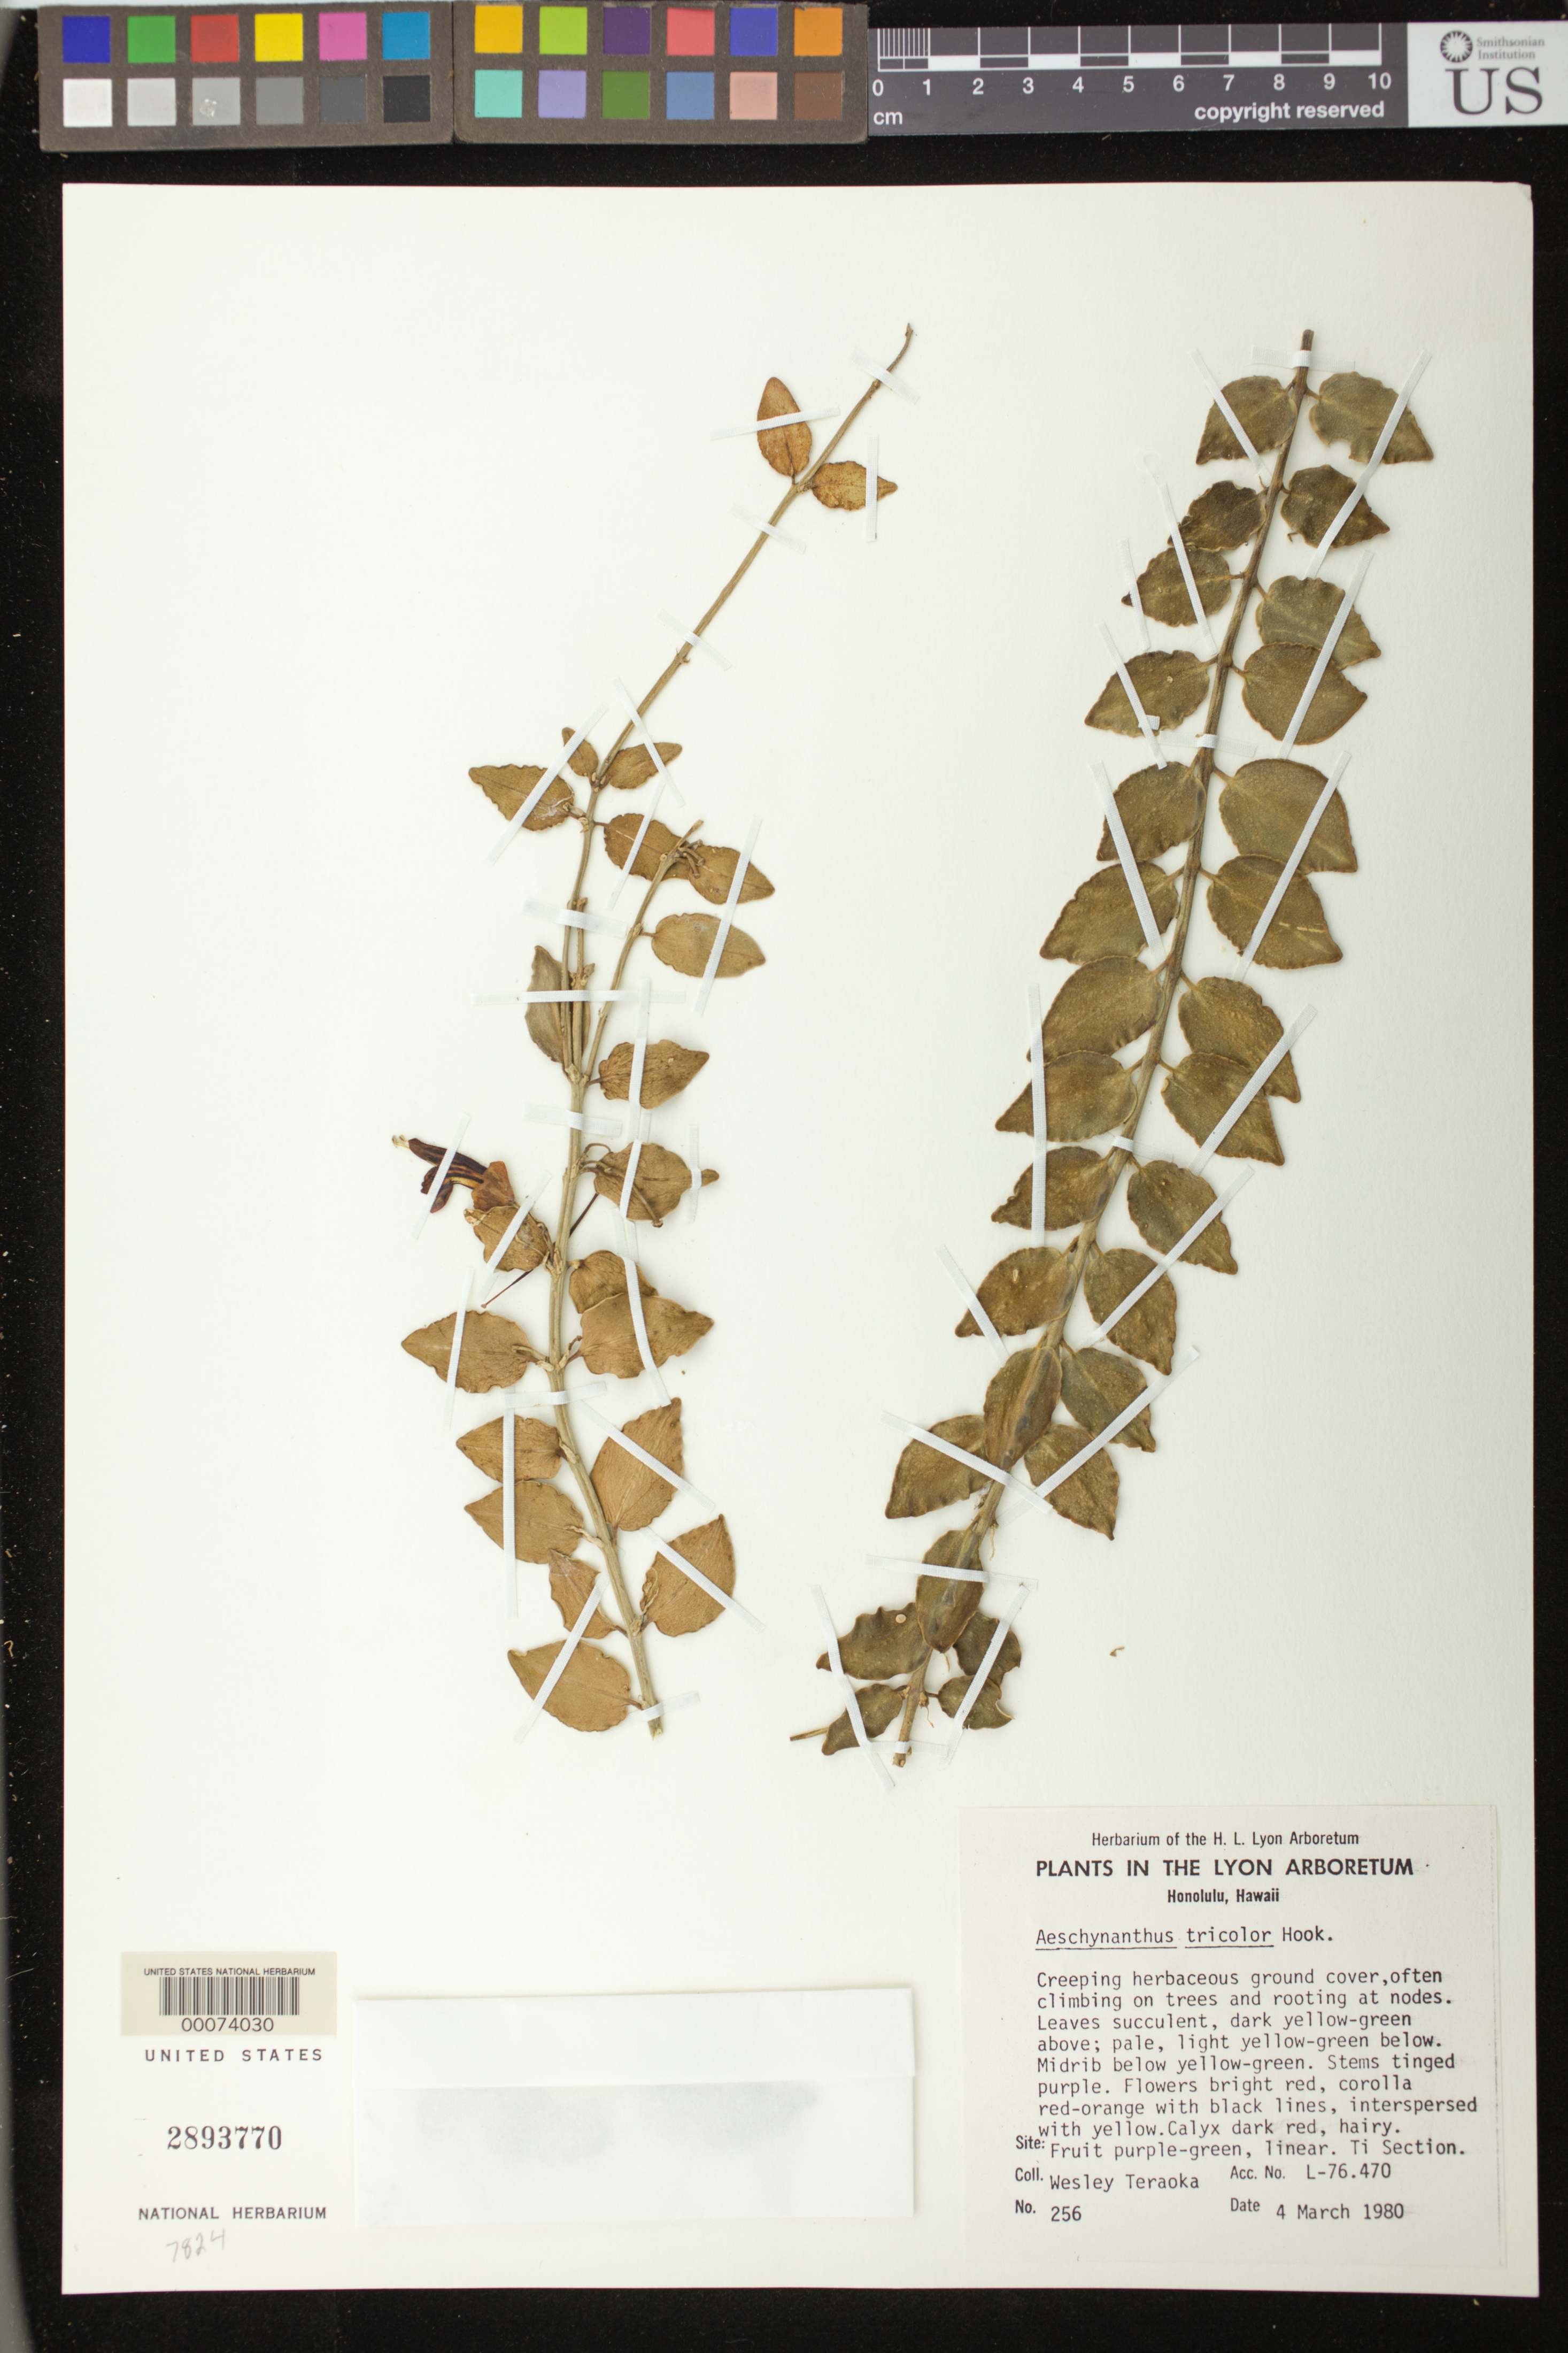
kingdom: Plantae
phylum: Tracheophyta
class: Magnoliopsida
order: Lamiales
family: Gesneriaceae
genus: Aeschynanthus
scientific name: Aeschynanthus tricolor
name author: Hook.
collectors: W. Teraoka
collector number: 256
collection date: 1980-03-04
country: United States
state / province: Hawaii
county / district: Honolulu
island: Oahu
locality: Honolulu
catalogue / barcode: US 2893770